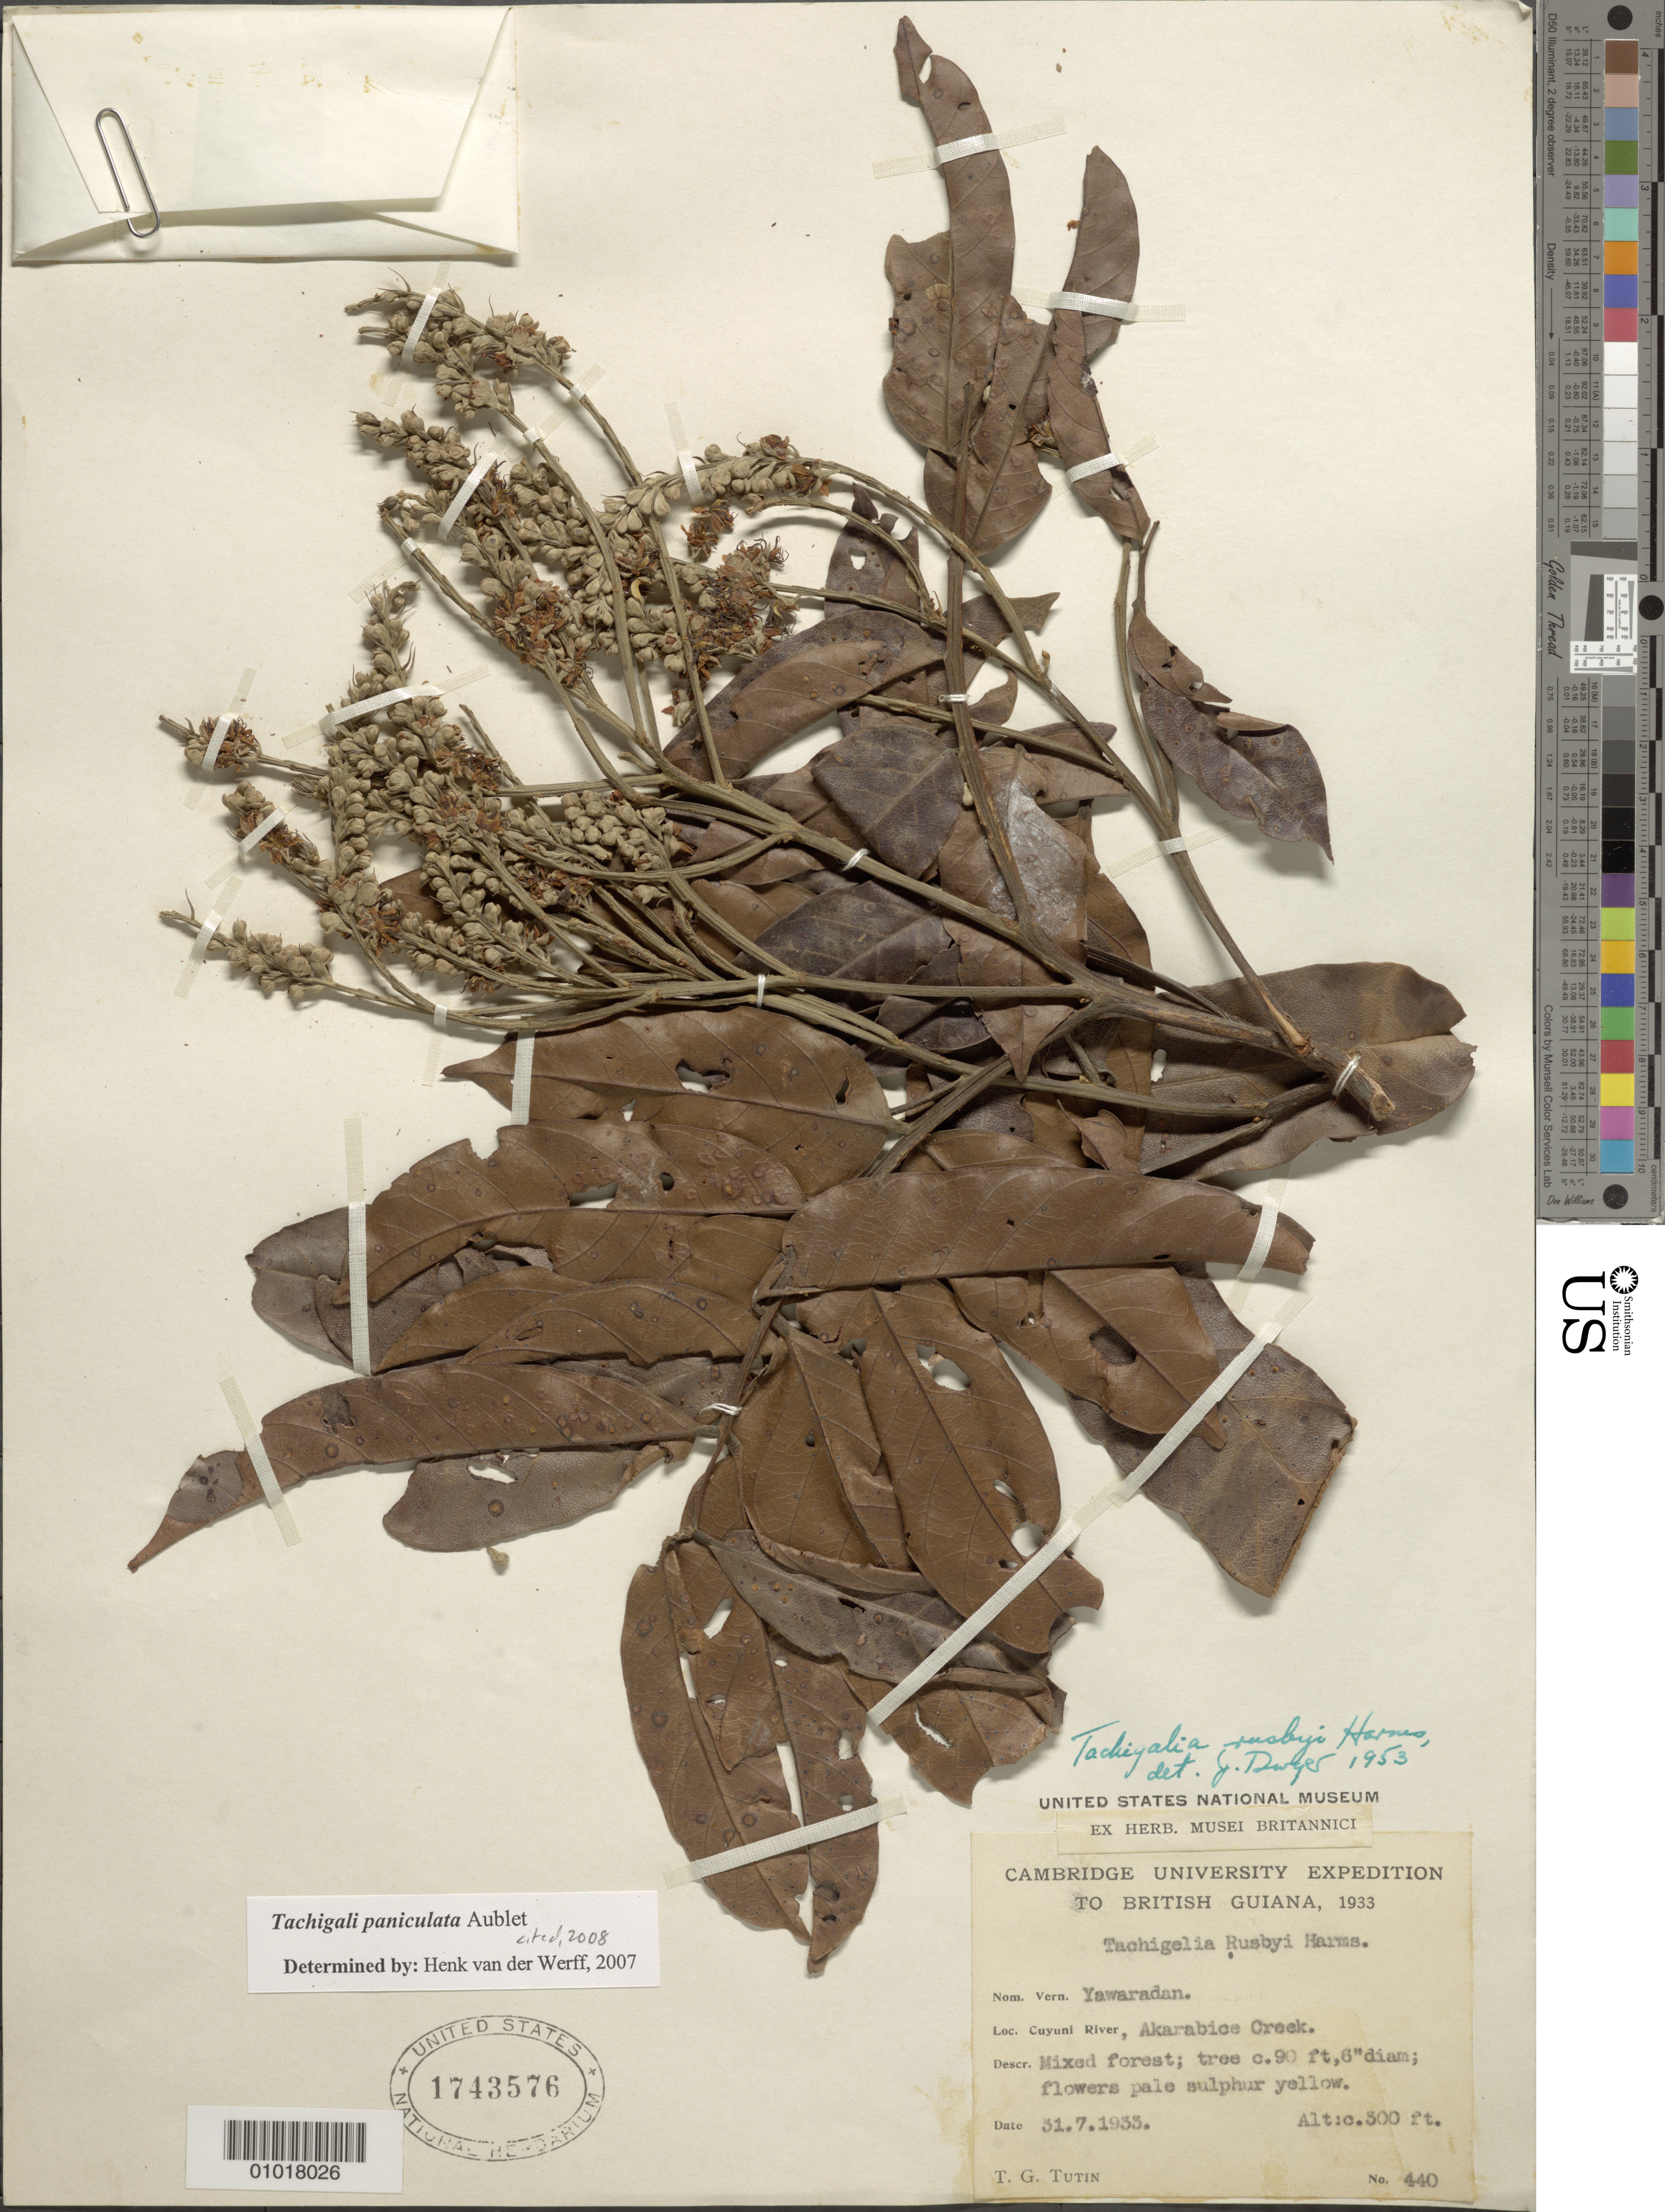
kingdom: Plantae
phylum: Tracheophyta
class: Magnoliopsida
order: Fabales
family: Fabaceae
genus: Tachigali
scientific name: Tachigali paniculata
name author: Aubl.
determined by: van der Werff, H., (MO), Missouri Botanical Garden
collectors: T. G. Tutin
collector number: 440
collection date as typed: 31-Jul-33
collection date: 1933-07-31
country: Guyana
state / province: Cuyuni-Mazaruni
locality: Akarabice Creek, Cuyuni R.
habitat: Mixed forest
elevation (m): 91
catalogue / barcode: US 1743576